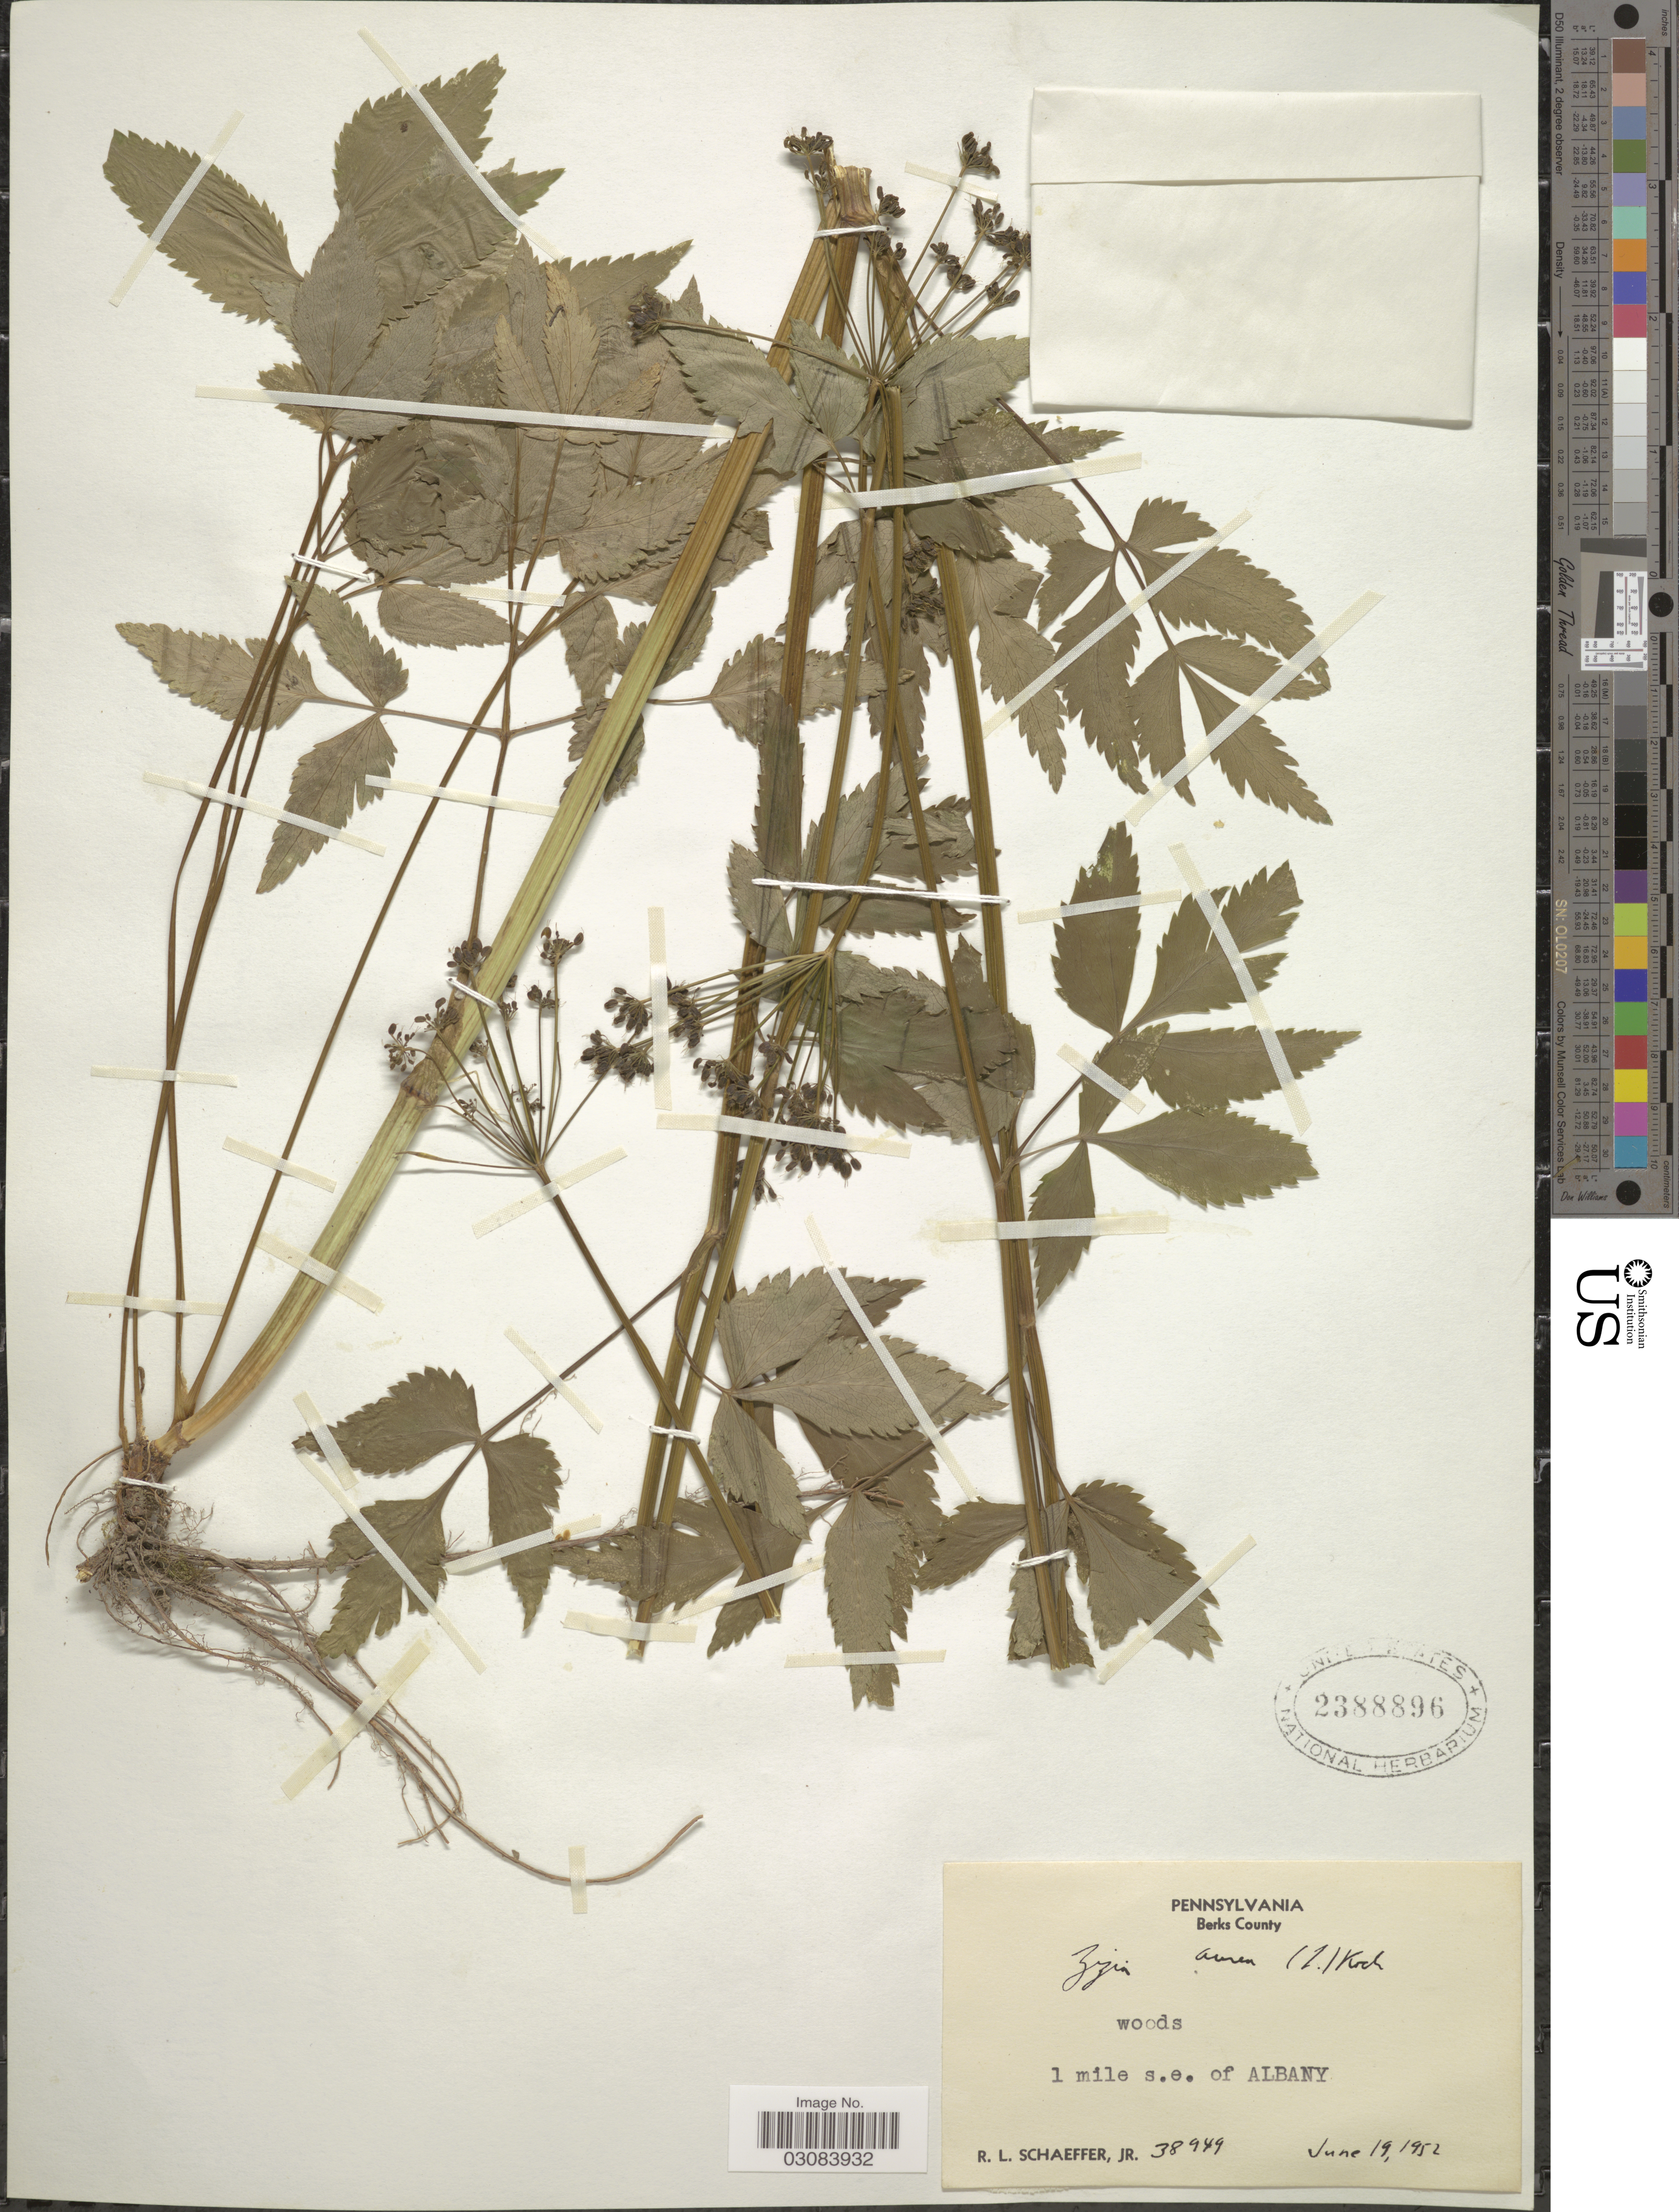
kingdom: Plantae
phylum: Tracheophyta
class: Magnoliopsida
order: Apiales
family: Apiaceae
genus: Zizia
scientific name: Zizia aurea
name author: (L.) Koch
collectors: R. L. Schaeffer Jr.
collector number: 38949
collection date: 1952-06-19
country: United States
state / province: Pennsylvania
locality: Berk County. 1 mile s.e. of Albany.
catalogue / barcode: US 2388896